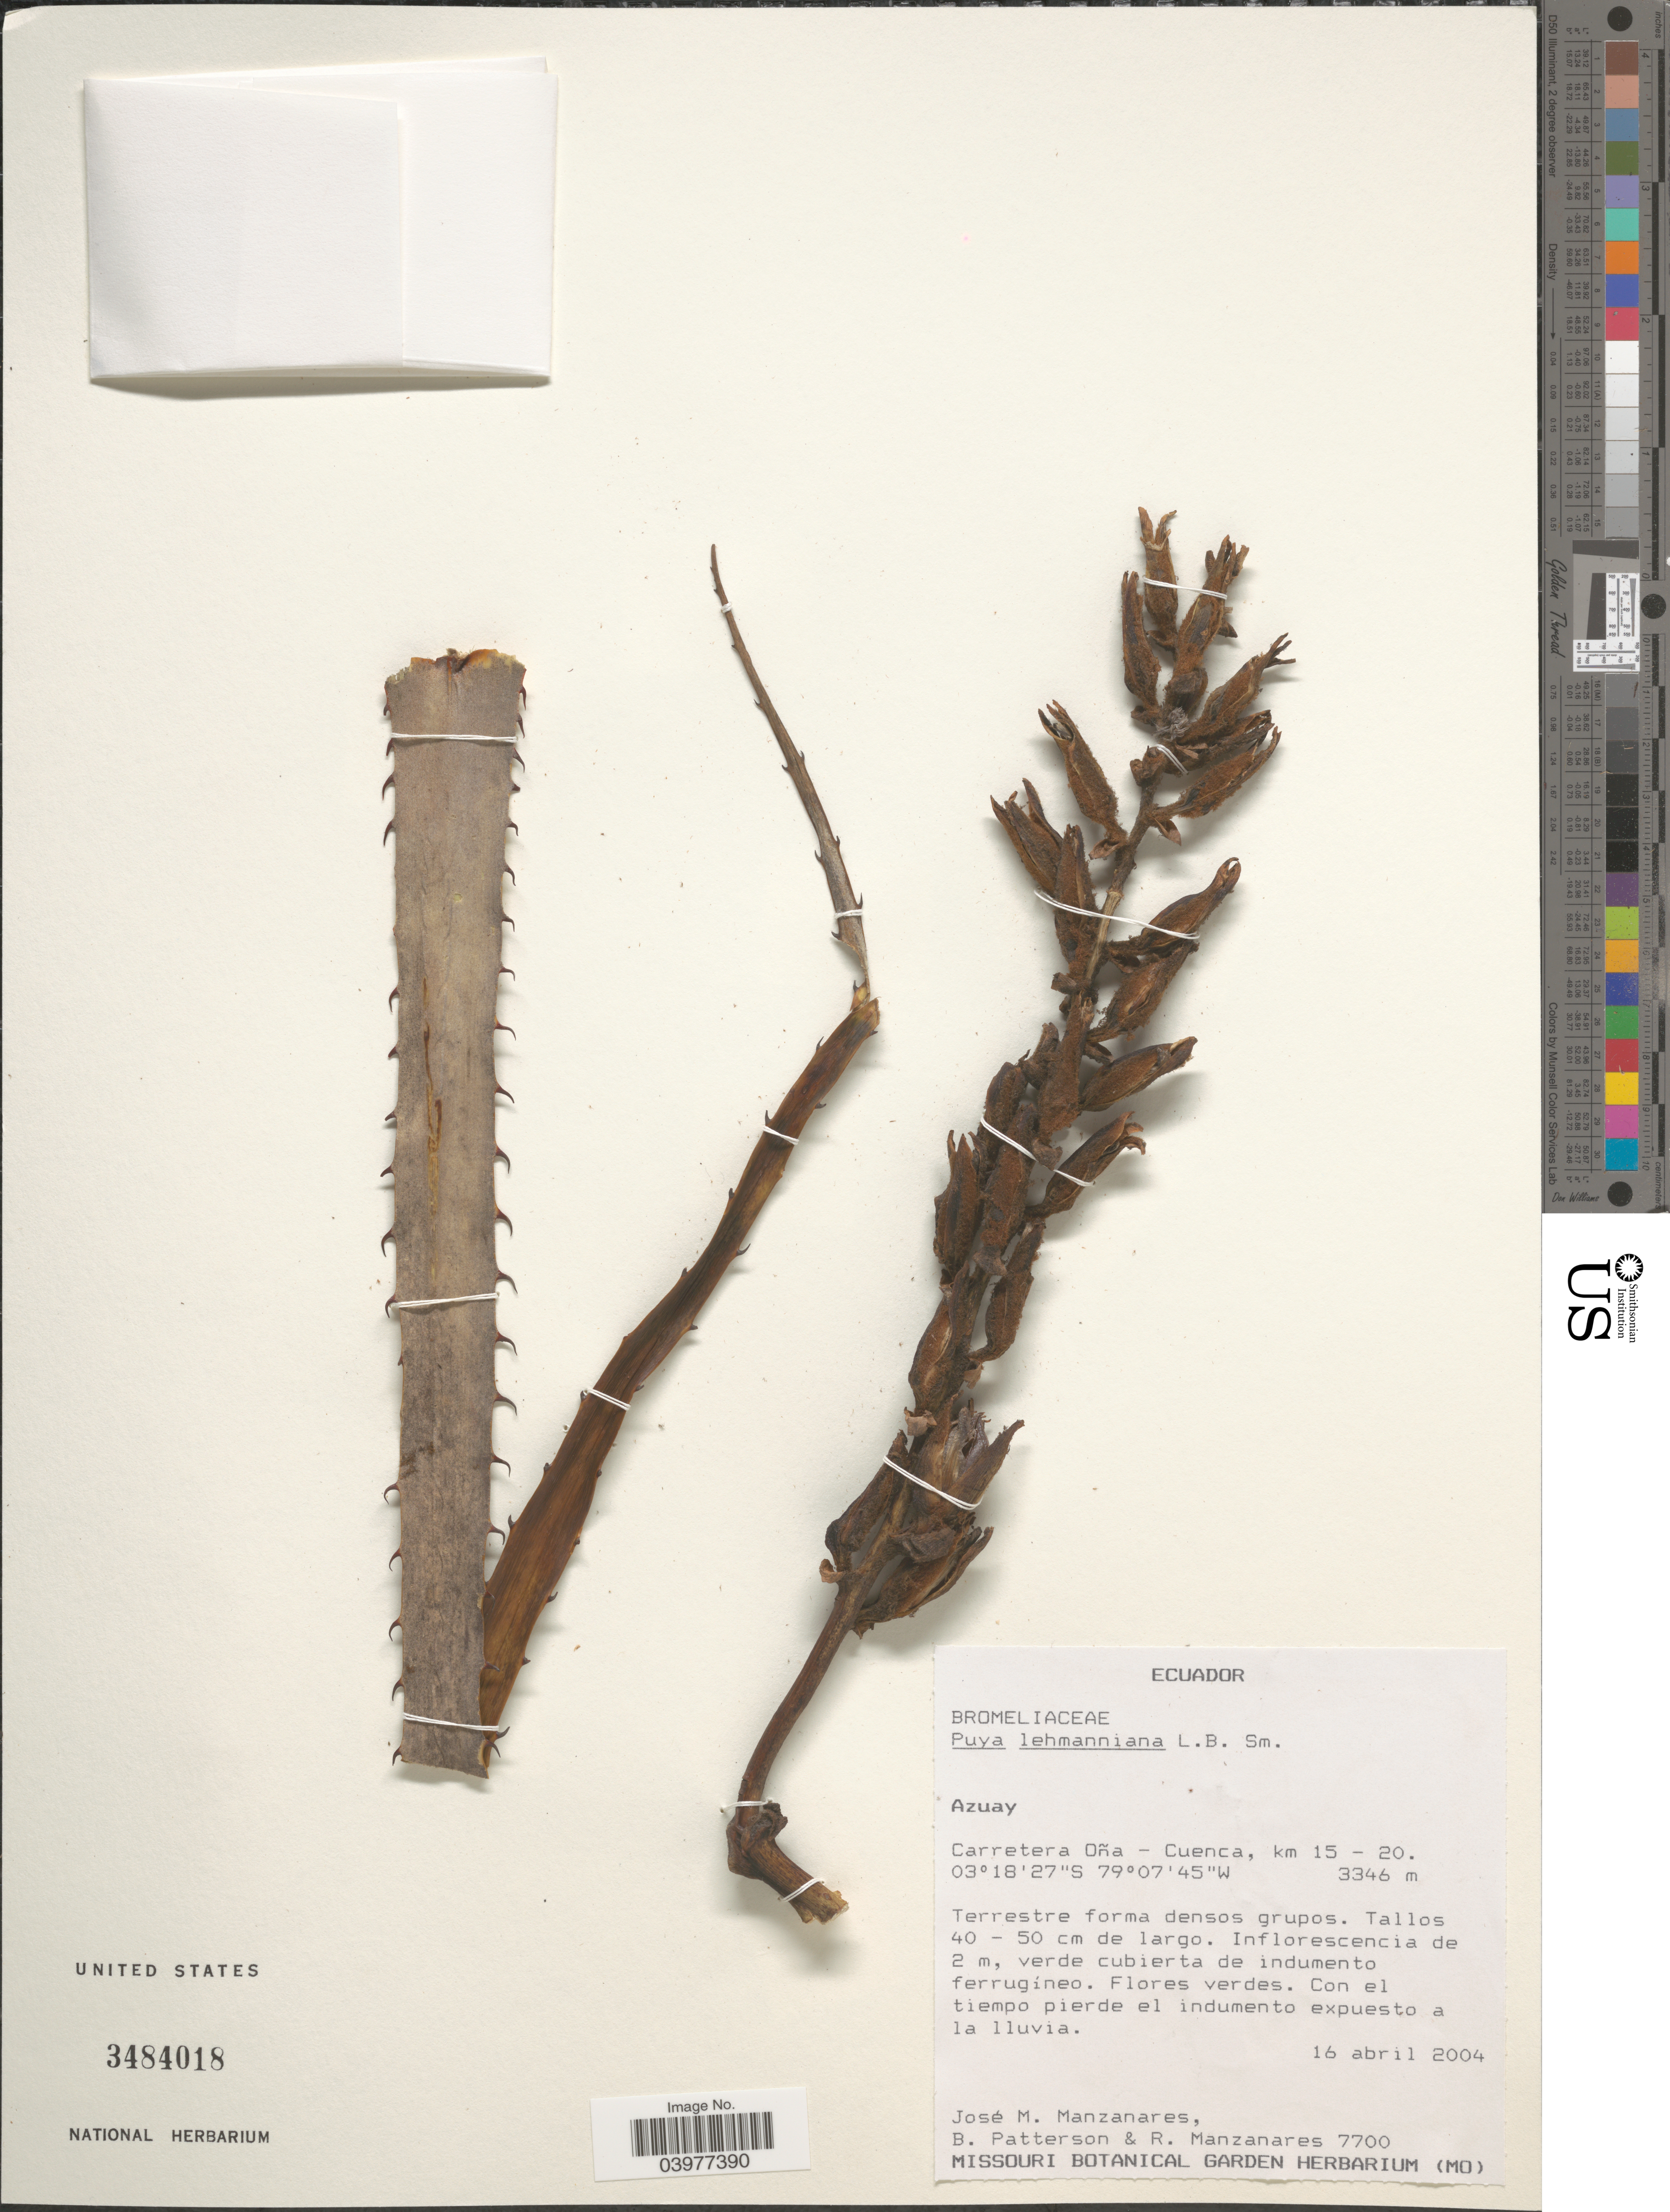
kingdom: Plantae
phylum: Tracheophyta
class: Liliopsida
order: Poales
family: Bromeliaceae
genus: Puya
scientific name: Puya lehmanniana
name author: L.B. Sm.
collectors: J. Manzanares, B. Patterson & R. Manzanares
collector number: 7700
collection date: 2004-04-16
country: Ecuador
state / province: Azuay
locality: Carretera Oña - Cuenca, km 15 - 20.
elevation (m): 3346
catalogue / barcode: US 3484018